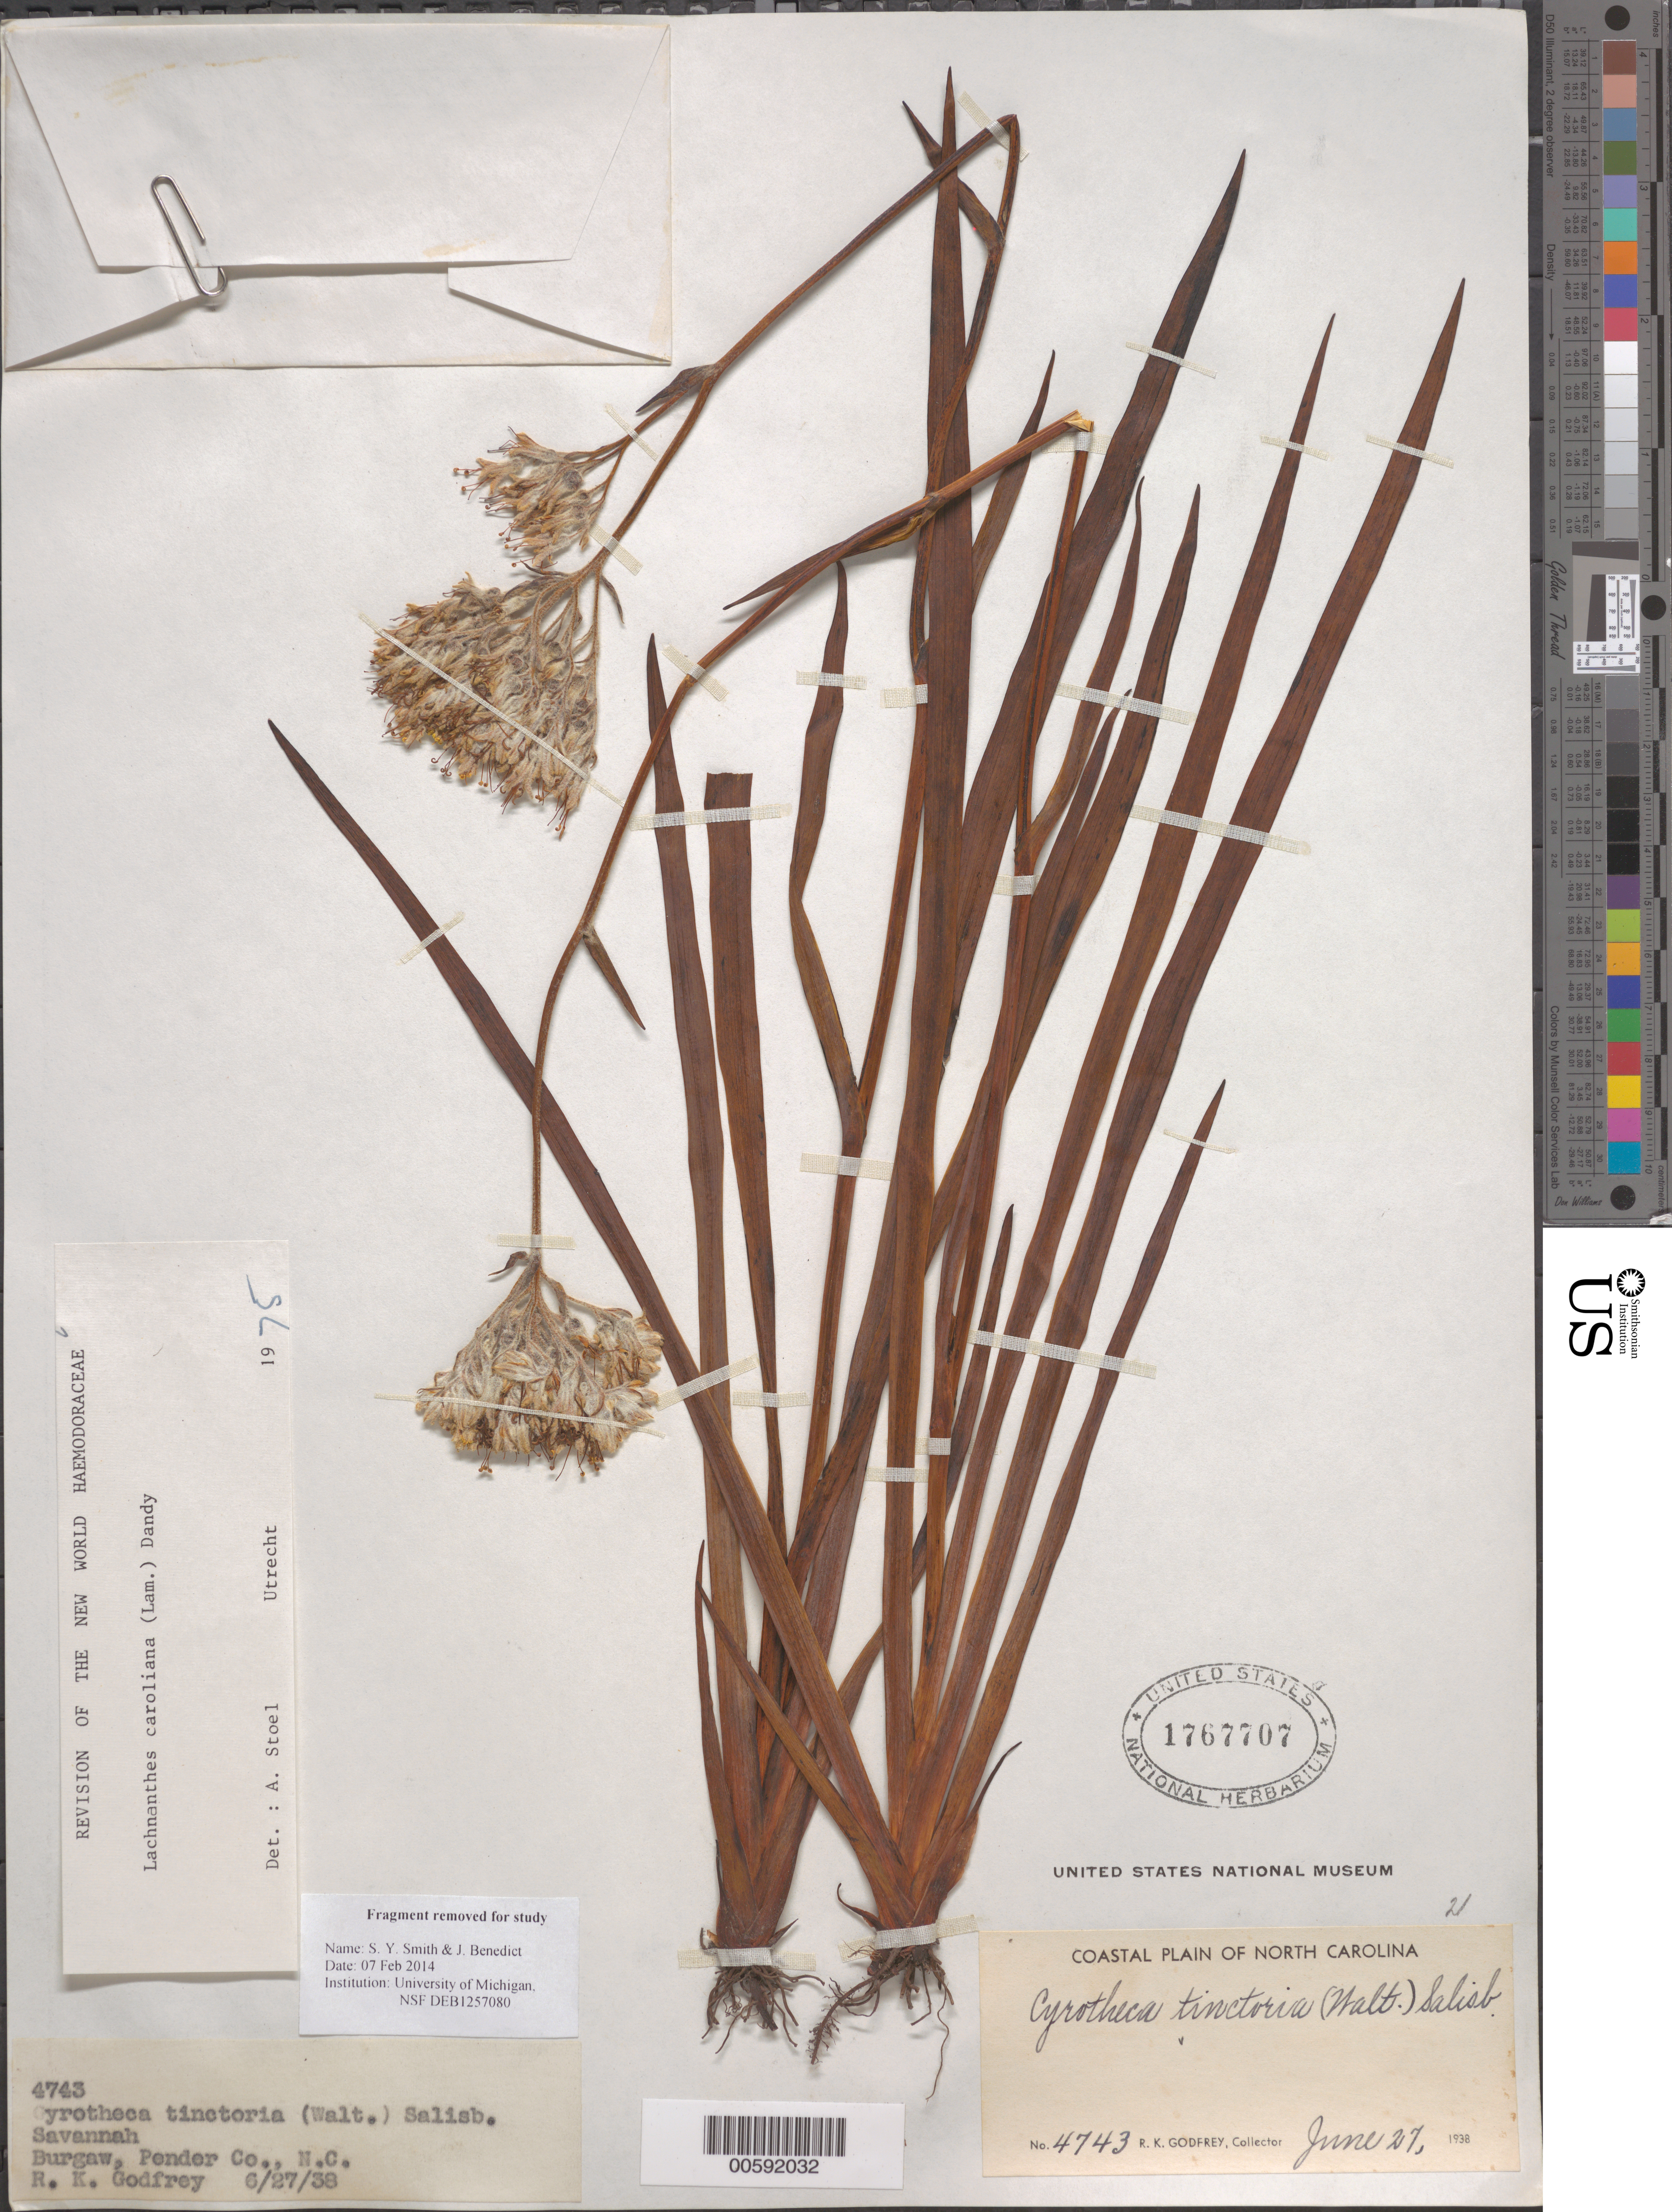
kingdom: Plantae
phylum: Tracheophyta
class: Liliopsida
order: Commelinales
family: Haemodoraceae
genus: Lachnanthes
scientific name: Lachnanthes caroliniana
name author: (Lam.) Dandy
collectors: R. K. Godfrey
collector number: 4743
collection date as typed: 27 Jun 1938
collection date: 1938-06-27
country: United States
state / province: North Carolina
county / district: Pender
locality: Burgaw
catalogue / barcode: US 1767707